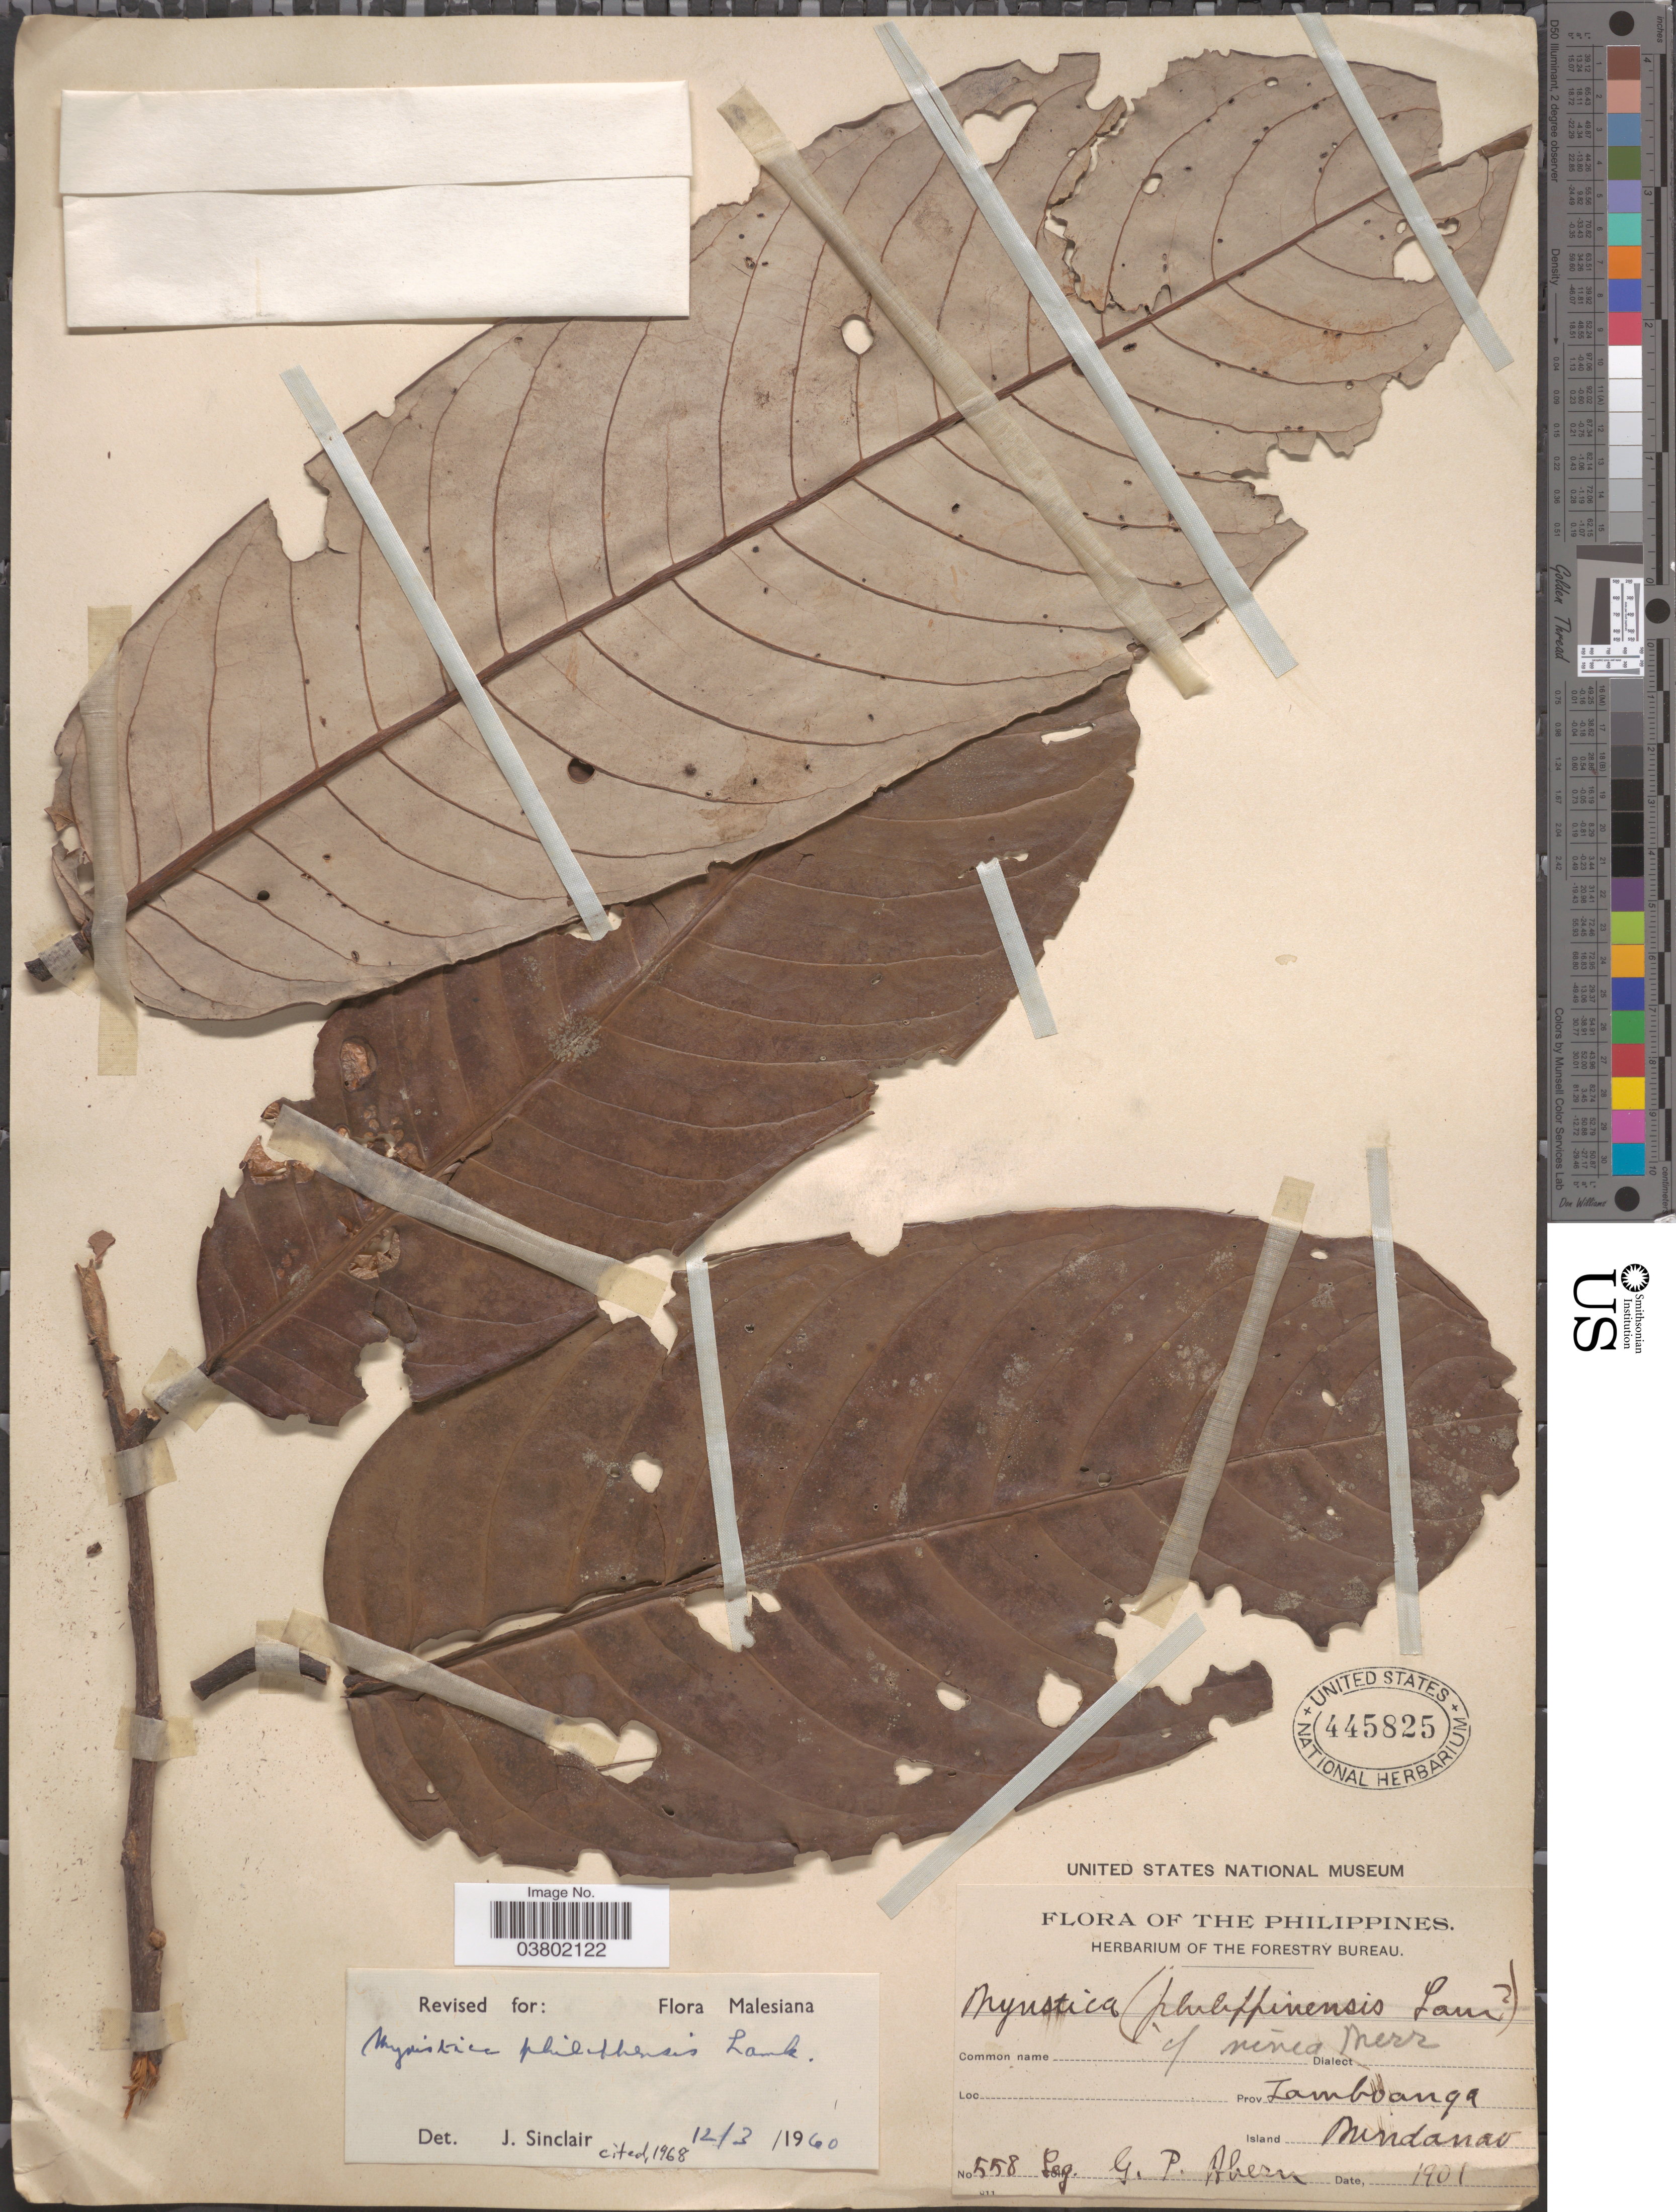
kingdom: Plantae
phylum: Tracheophyta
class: Magnoliopsida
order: Magnoliales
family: Myristicaceae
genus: Myristica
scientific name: Myristica philippensis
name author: Lam.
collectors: G. Ahern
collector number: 558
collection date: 1901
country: Philippines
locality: Prov. Zamboanga. Island Mindanao.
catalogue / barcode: US 445825